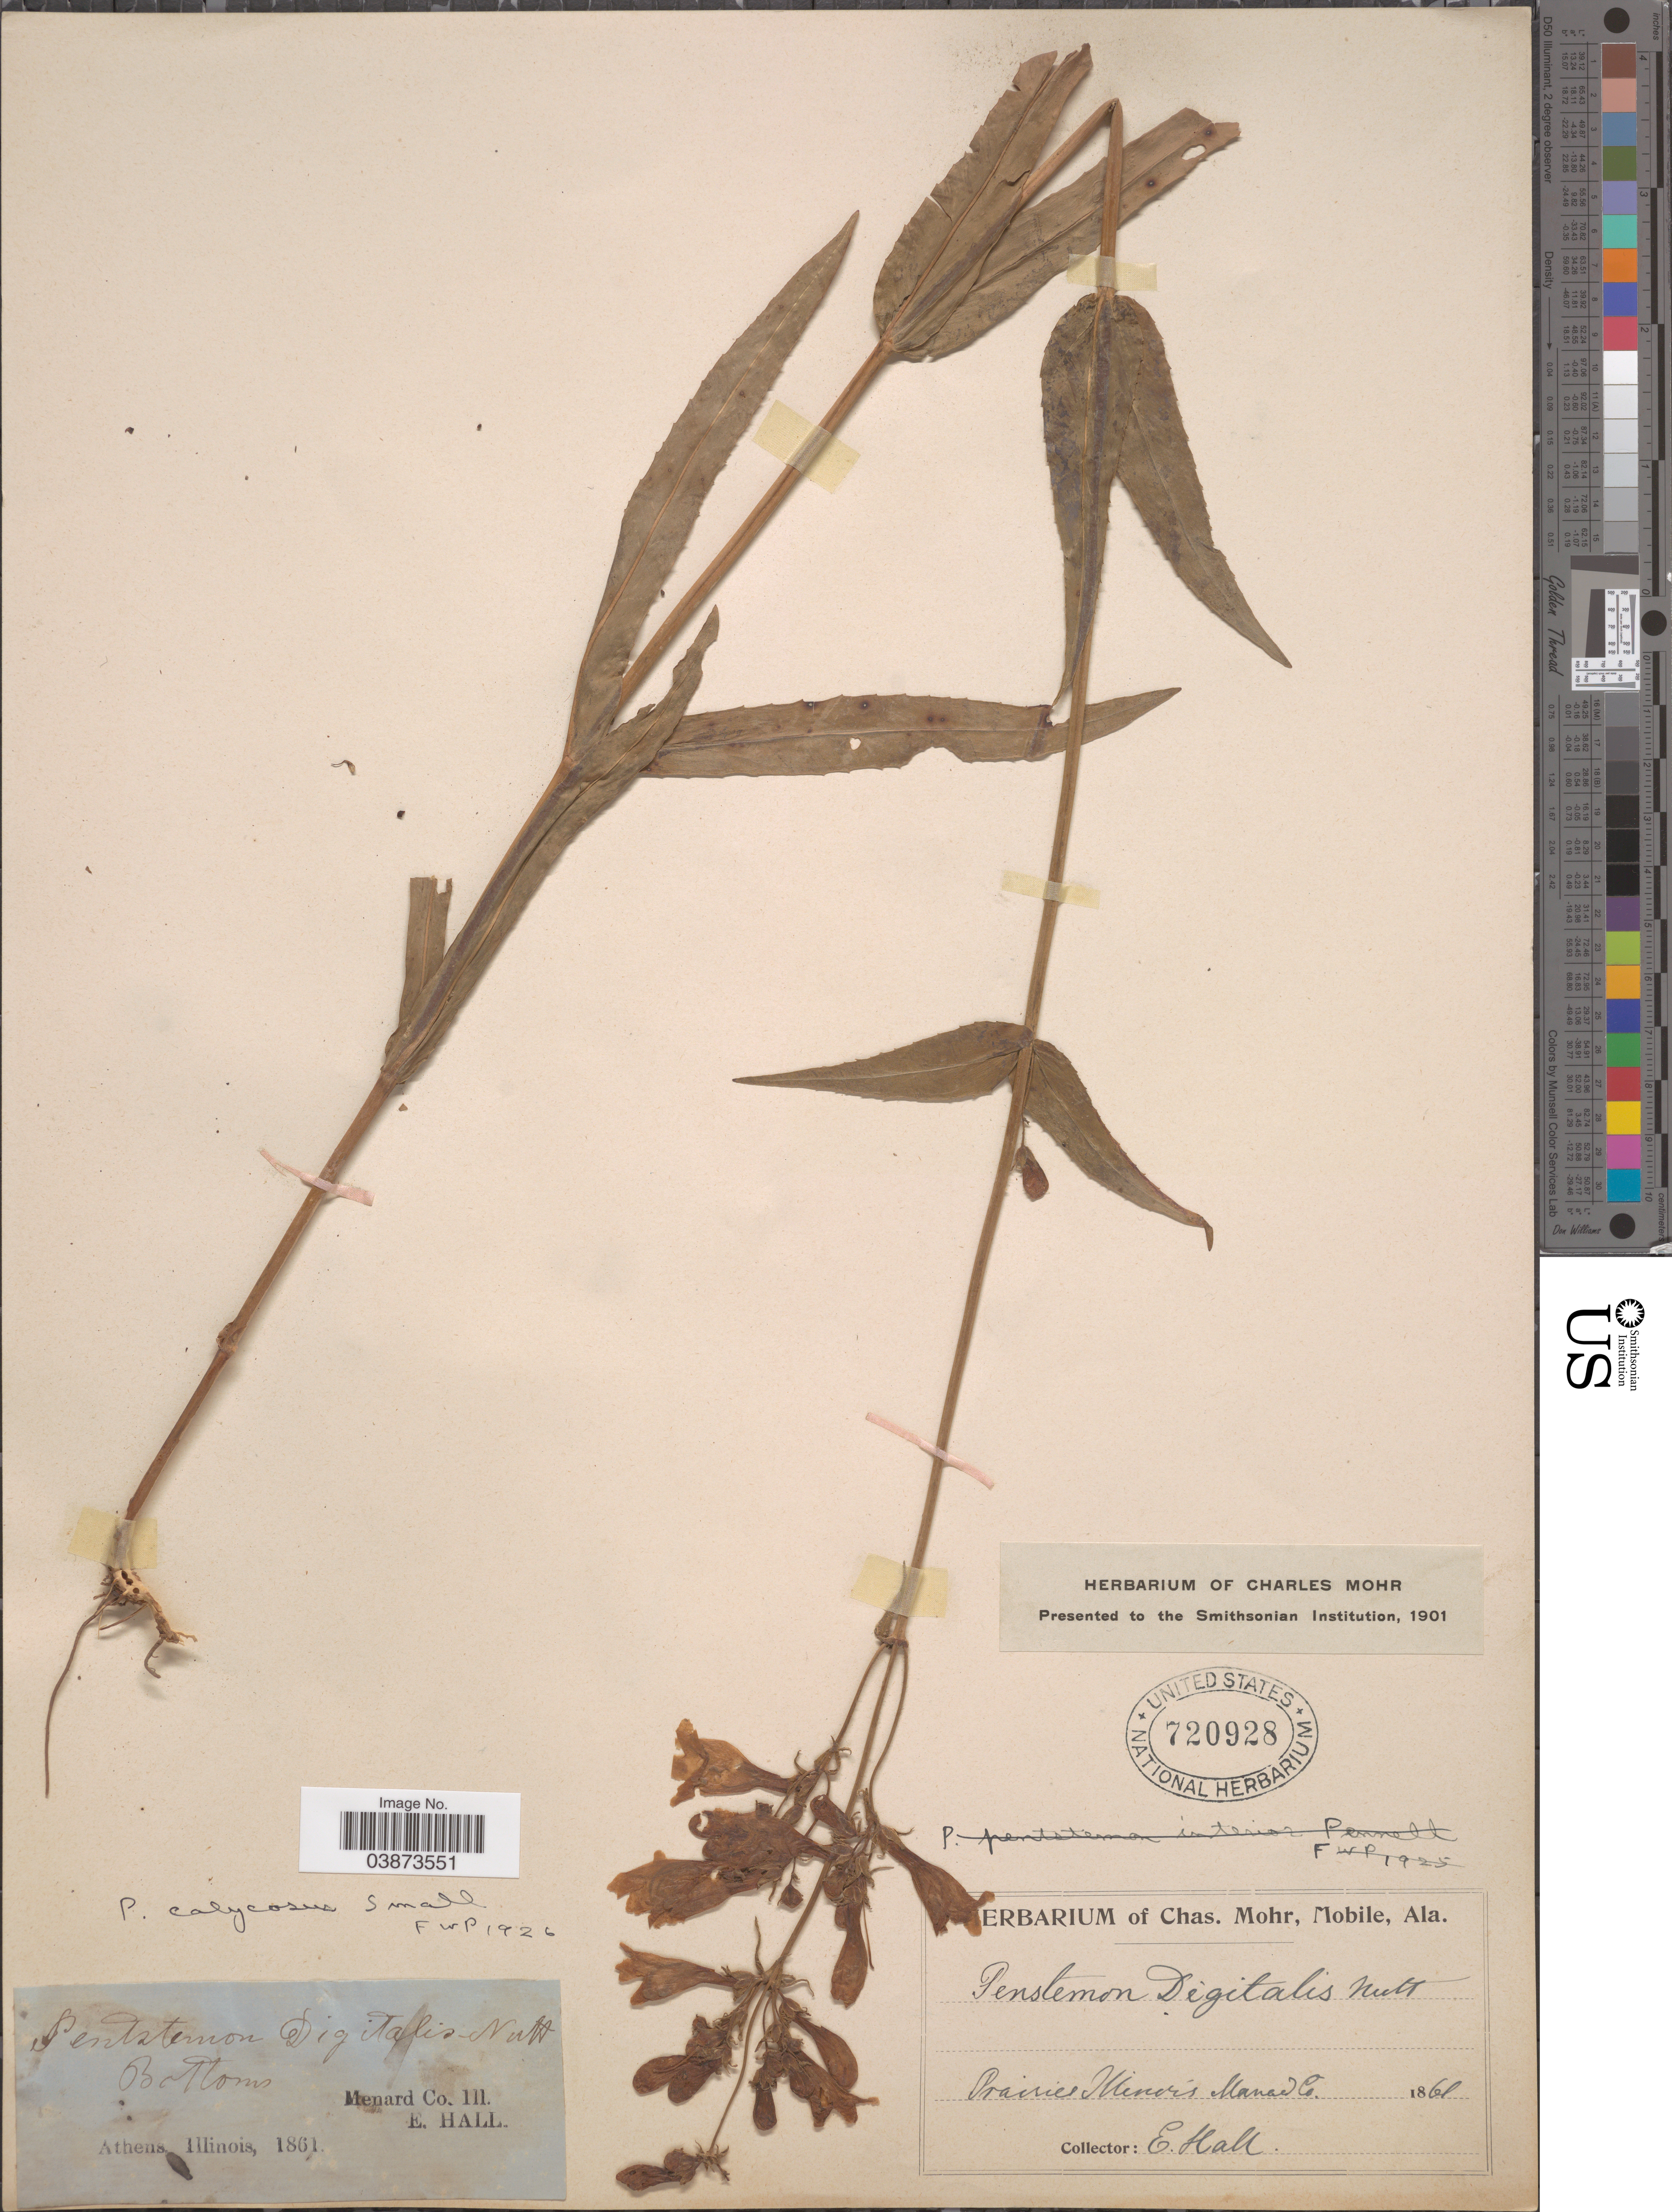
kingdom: Plantae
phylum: Tracheophyta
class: Magnoliopsida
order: Lamiales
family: Plantaginaceae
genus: Penstemon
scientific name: Penstemon calycosus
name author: Small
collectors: E. Hall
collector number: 111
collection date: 1861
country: United States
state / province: Illinois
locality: Menard Co. Athens. Prairies Minor's Menard Co.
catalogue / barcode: US 720928